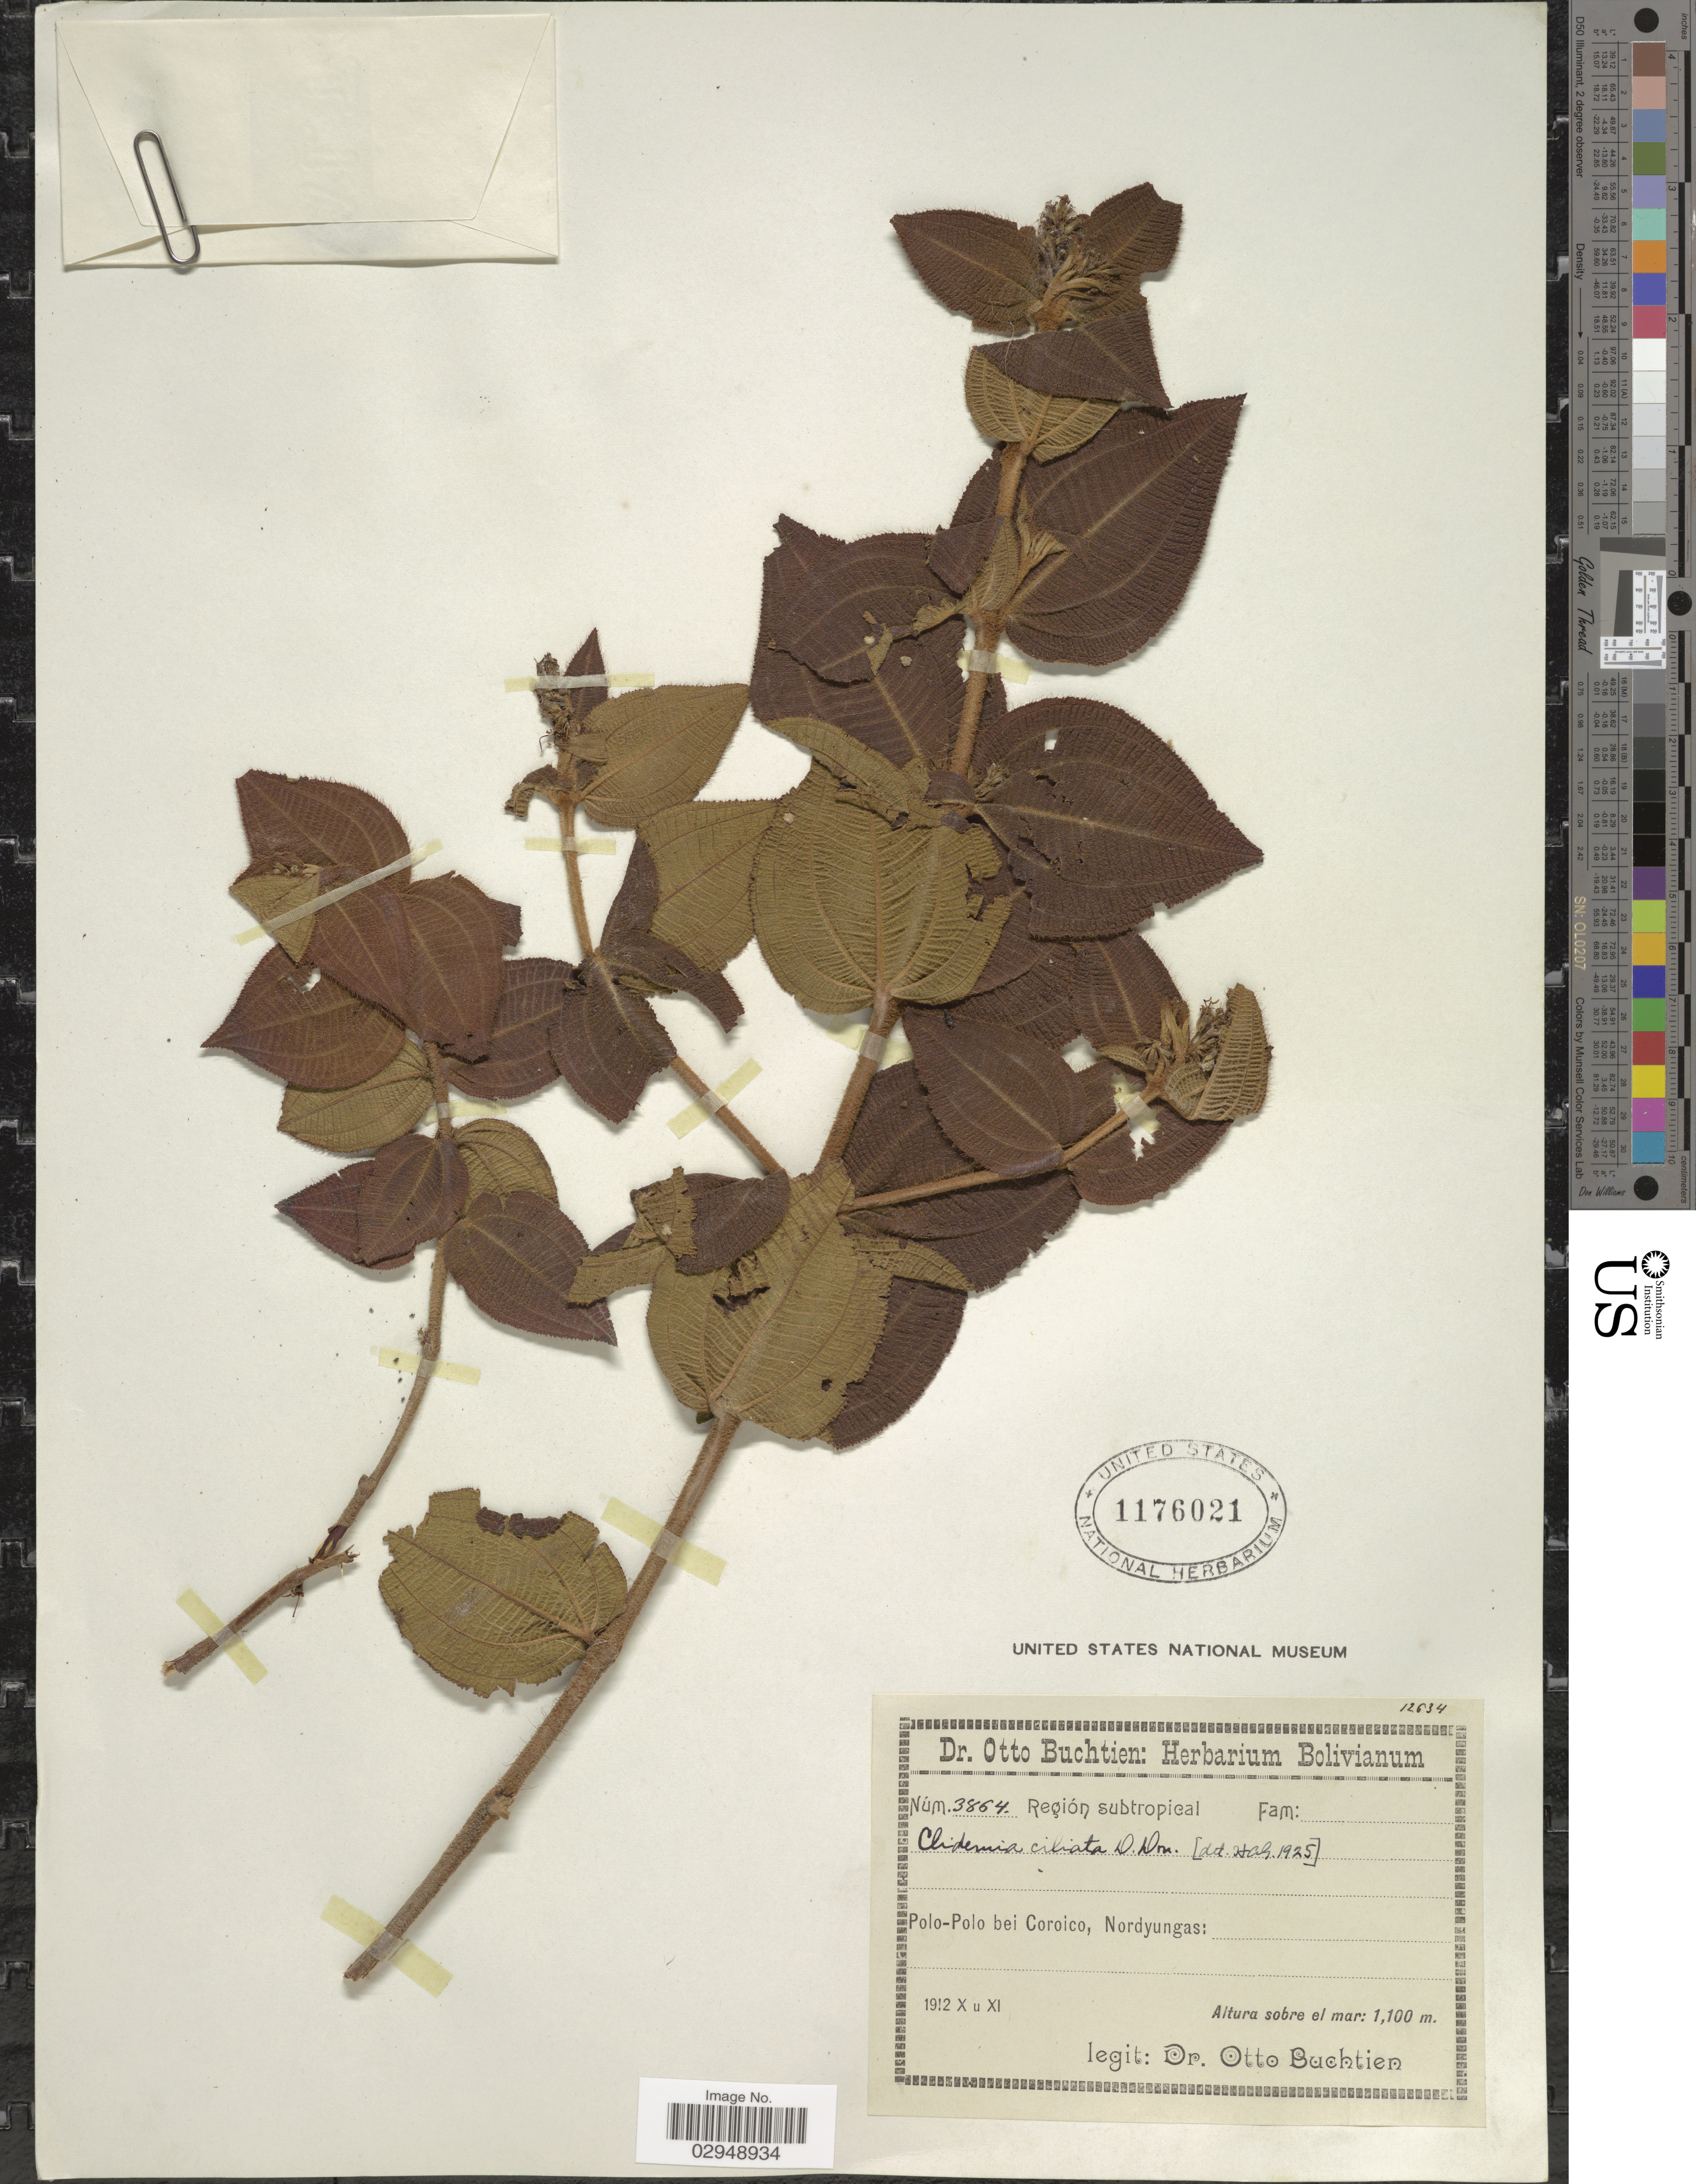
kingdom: Plantae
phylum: Tracheophyta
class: Magnoliopsida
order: Myrtales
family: Melastomataceae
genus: Clidemia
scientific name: Clidemia ciliata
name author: D. Don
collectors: O. Buchtien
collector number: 3864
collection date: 1912-10/1912-11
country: Bolivia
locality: Región subtropical. Polo-Polo bei Coroico, Nordyungas.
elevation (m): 1100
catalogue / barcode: US 1176021